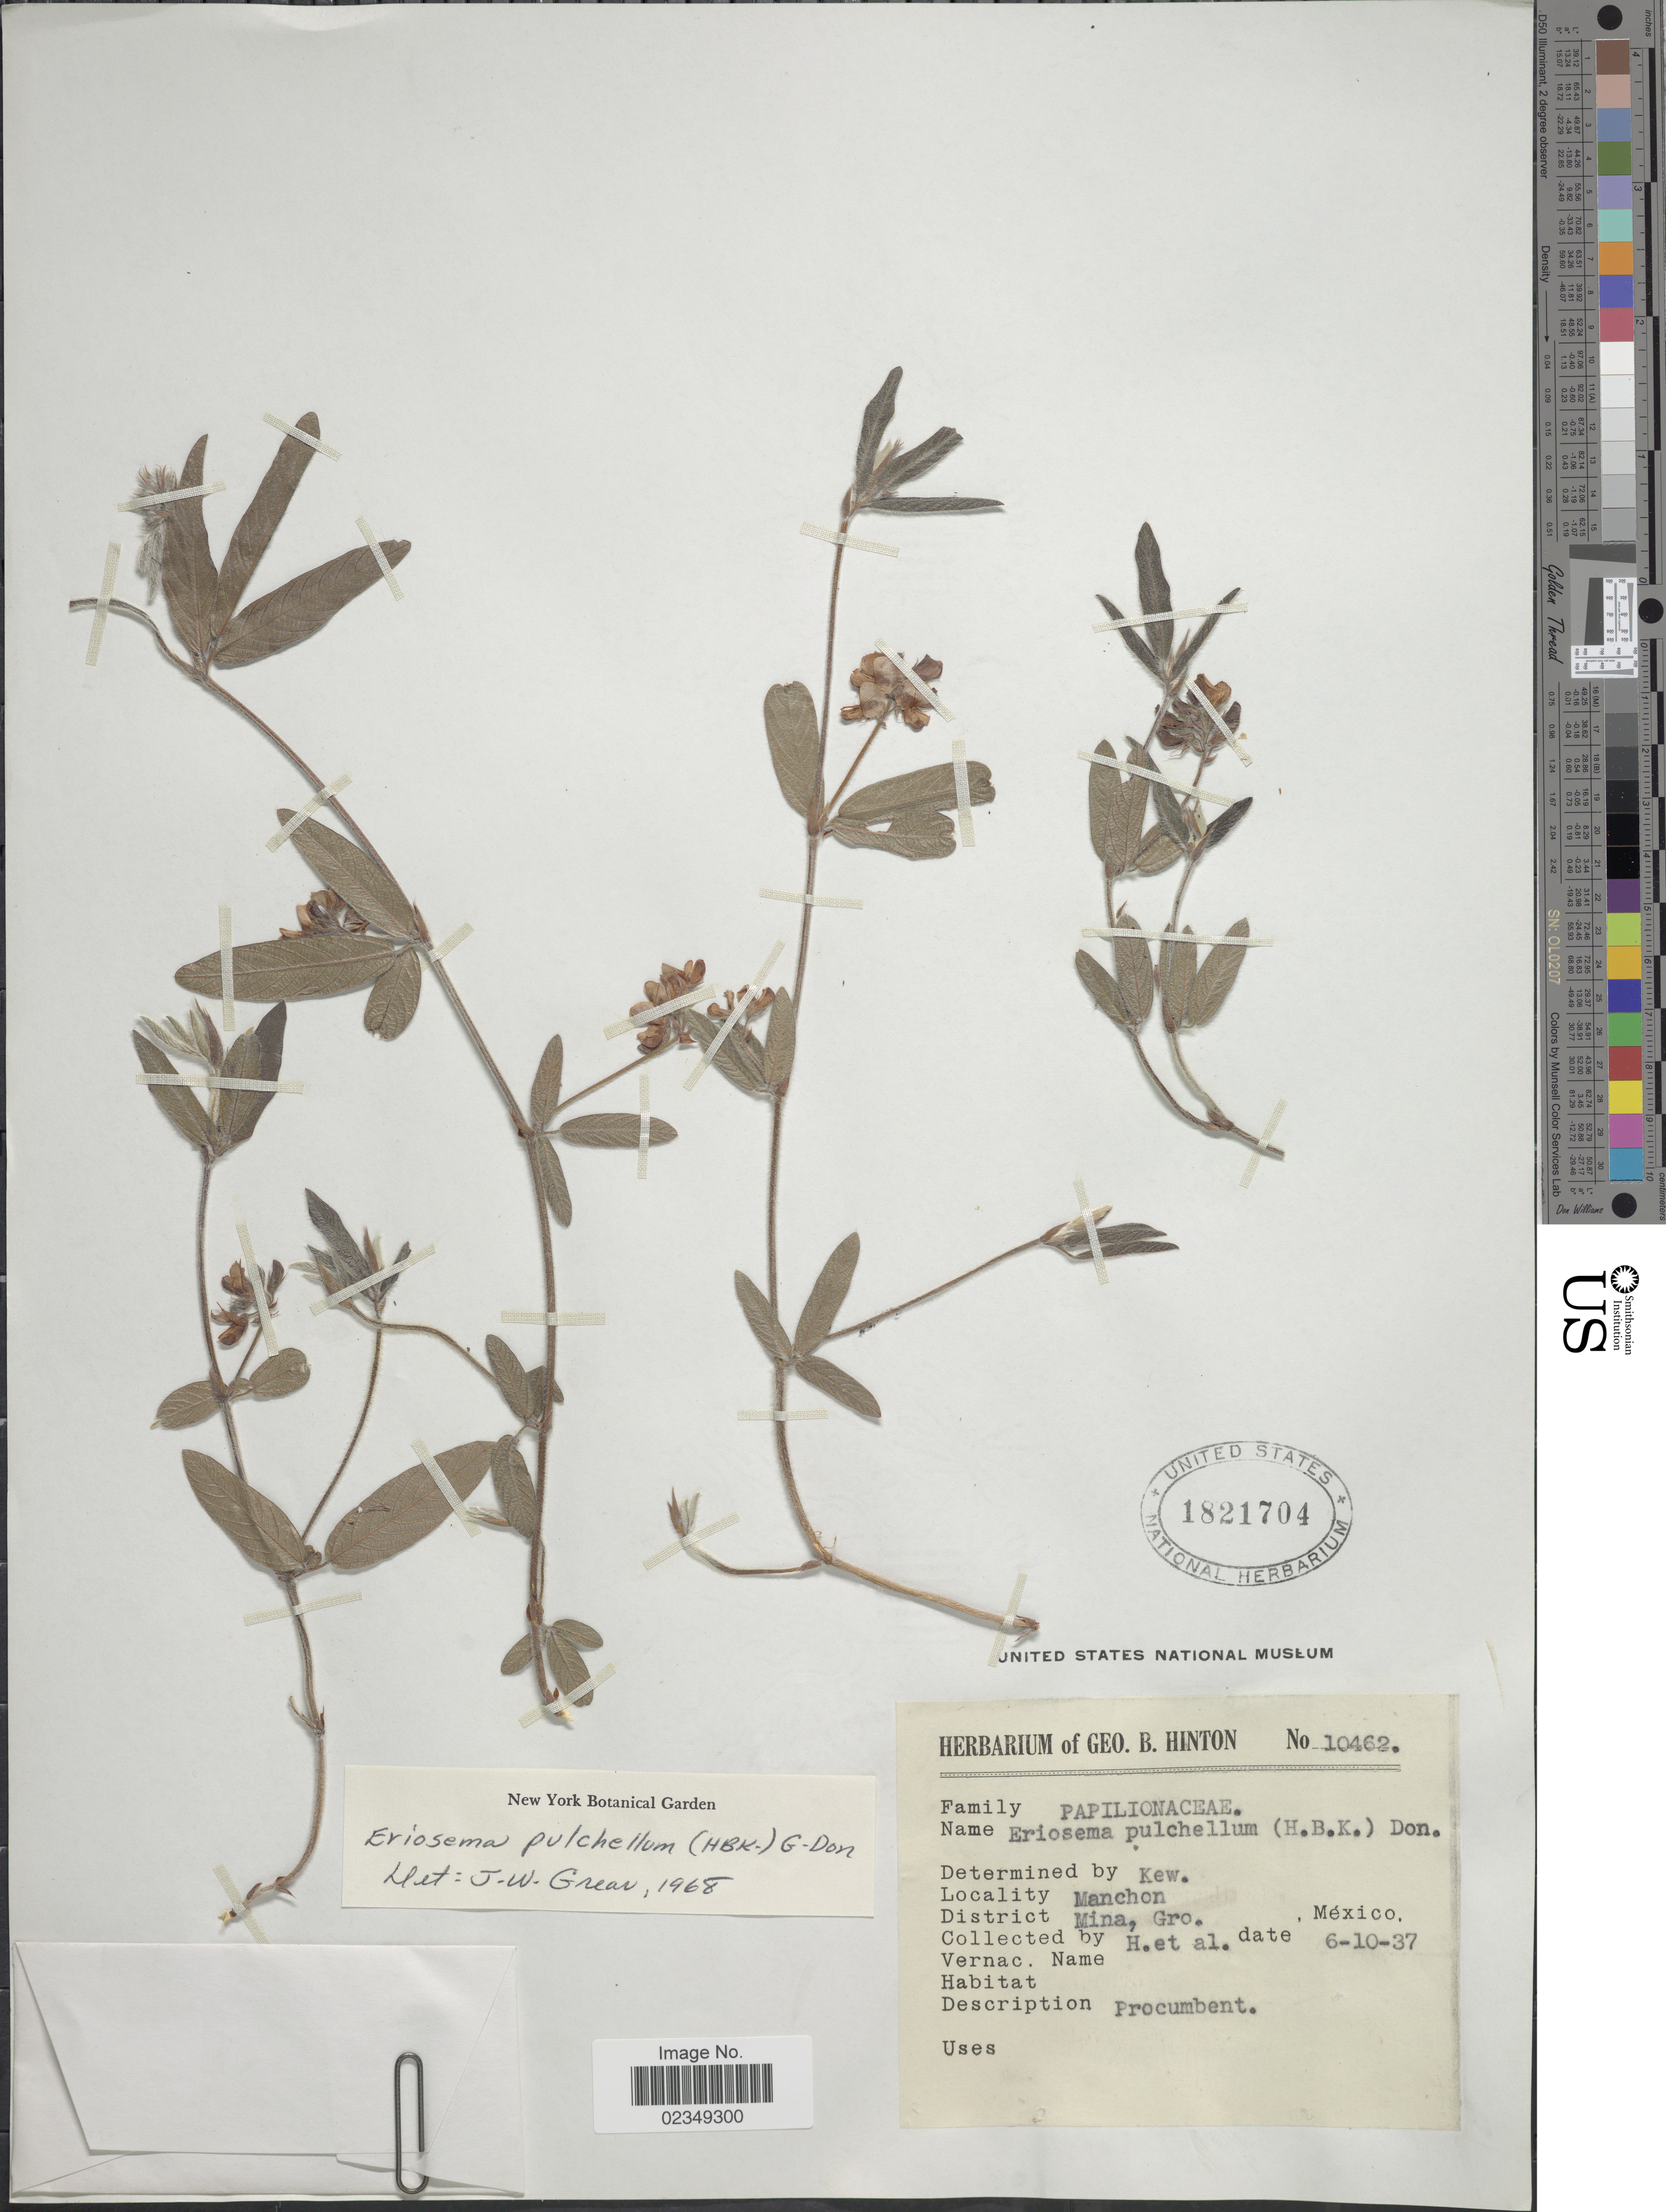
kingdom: Plantae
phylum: Tracheophyta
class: Magnoliopsida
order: Fabales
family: Fabaceae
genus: Eriosema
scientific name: Eriosema pulchellum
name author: (Kunth) G. Don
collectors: G. B. Hinton & et al.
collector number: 10462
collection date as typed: Transcribed d/m/y: 10/6/37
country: Mexico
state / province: Guerrero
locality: Manchon, District Mina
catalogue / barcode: US 1821704